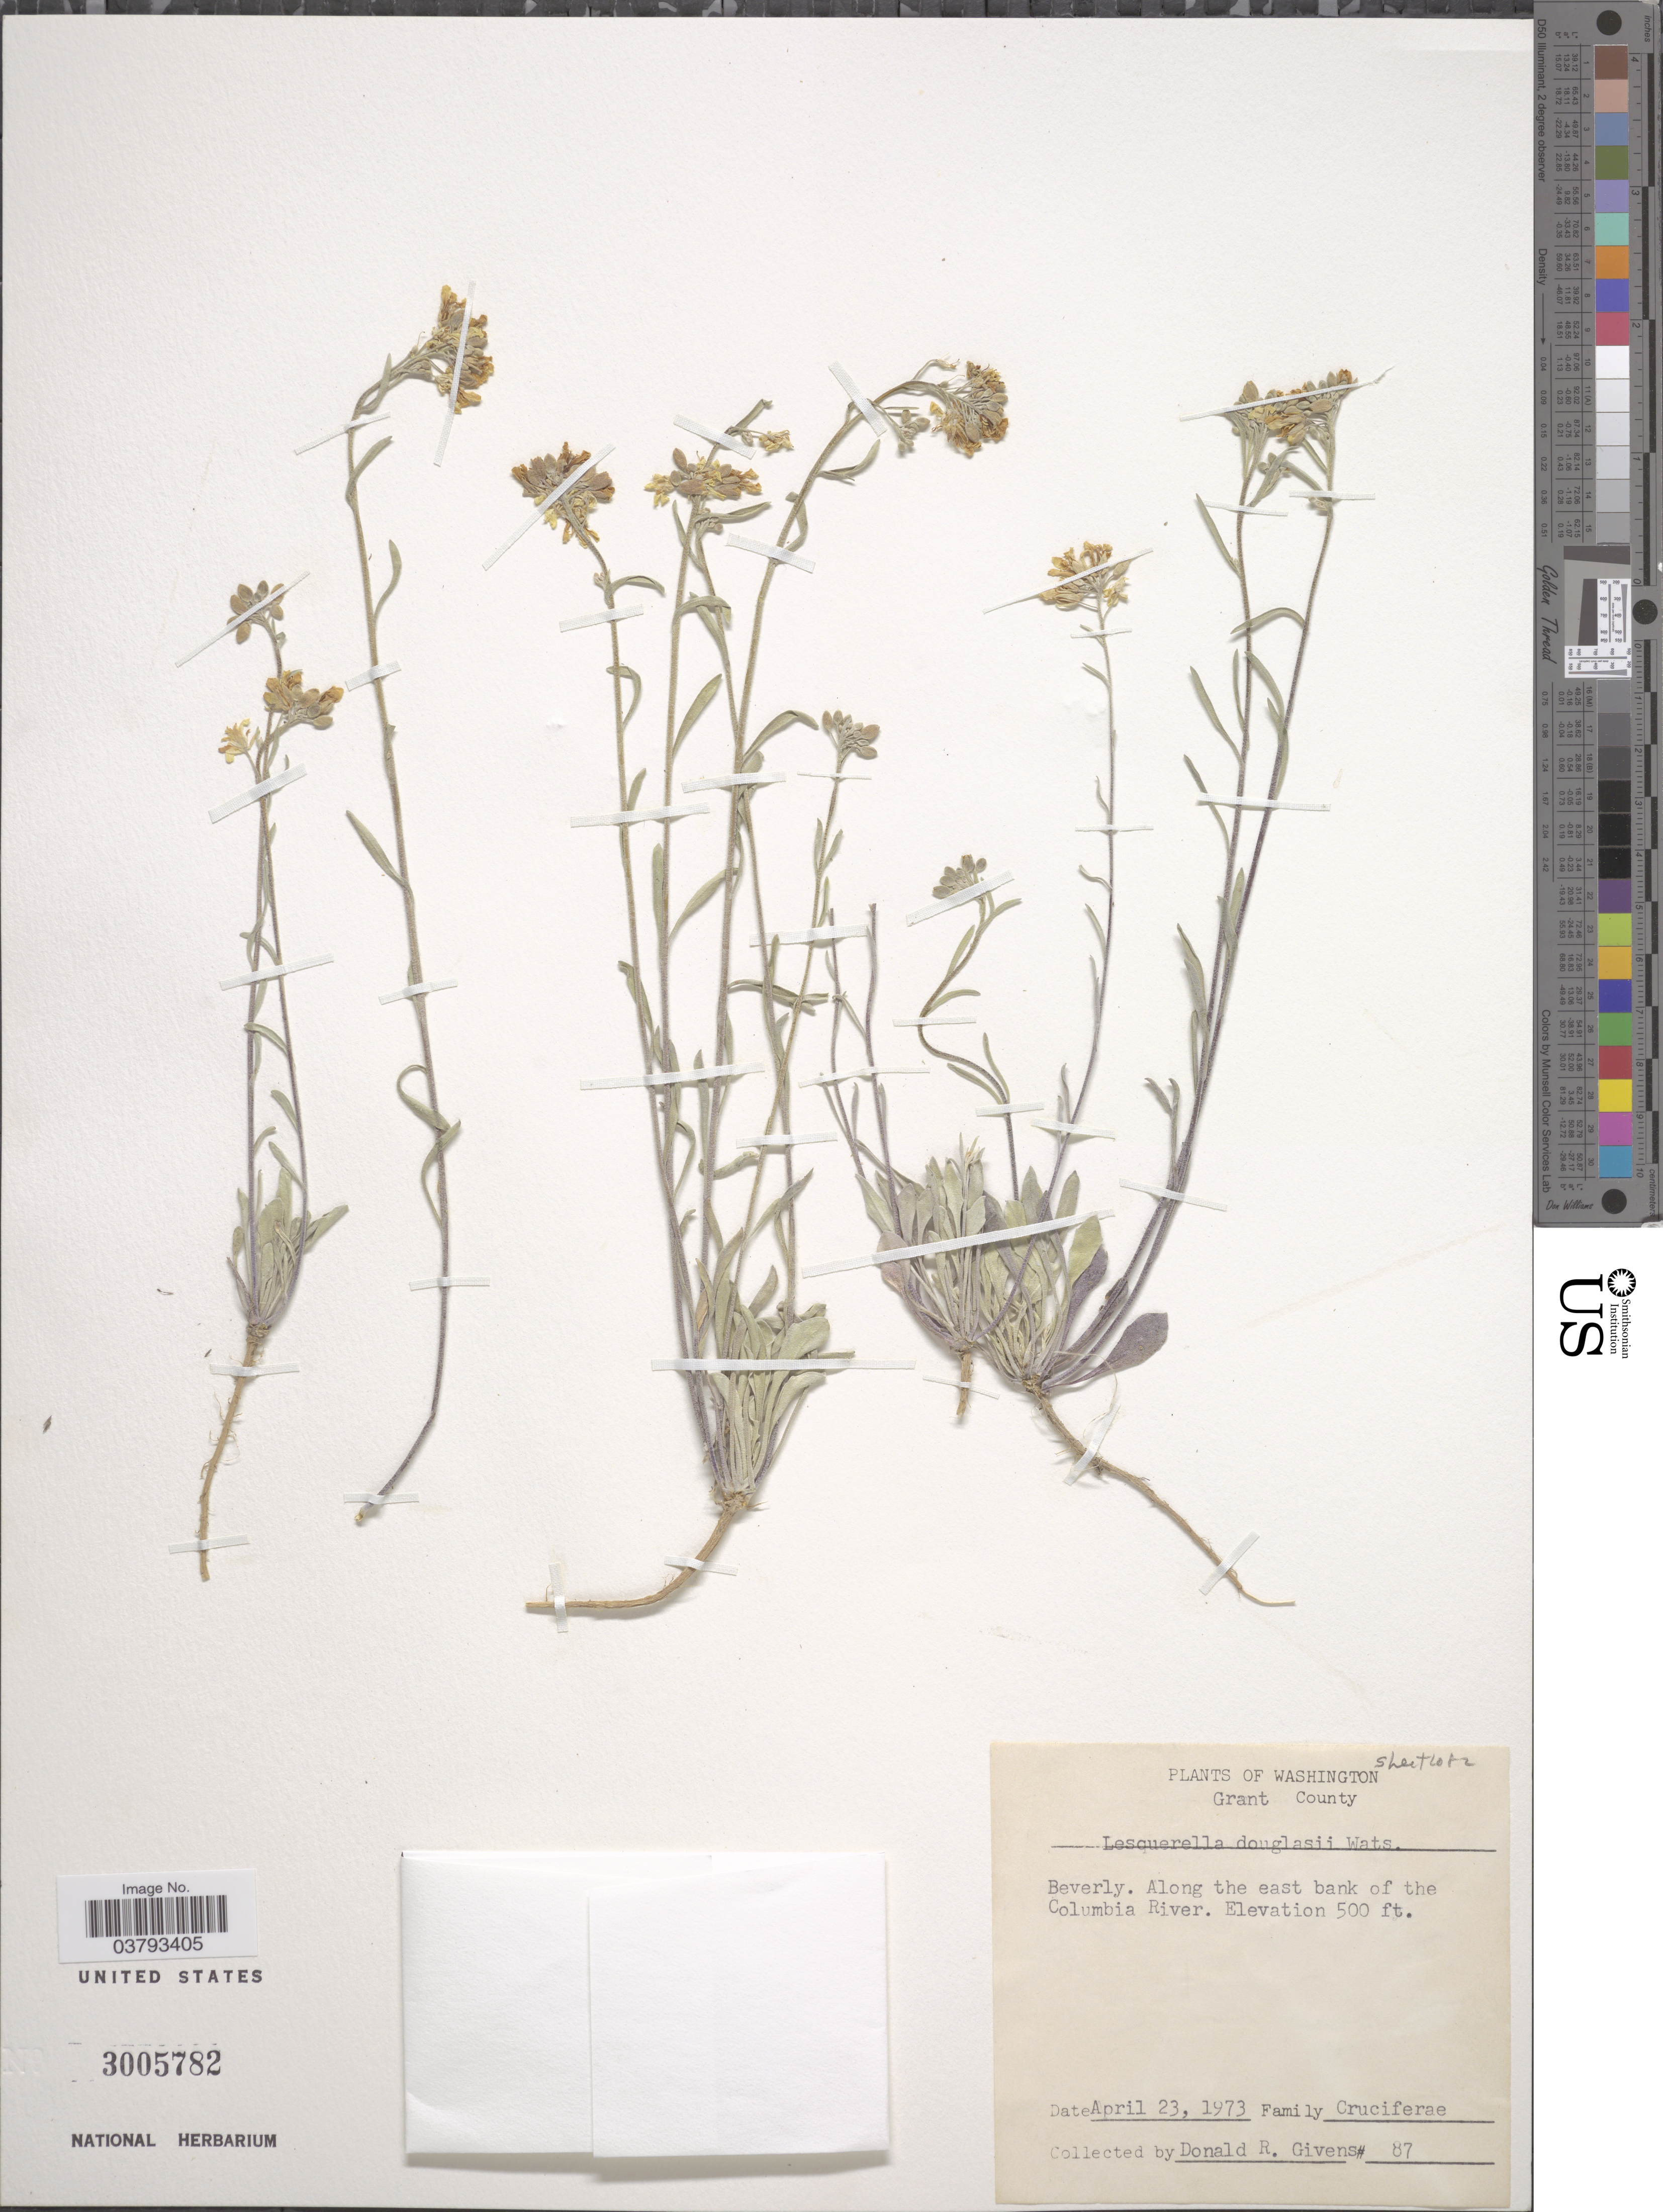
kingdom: Plantae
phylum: Tracheophyta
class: Magnoliopsida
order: Brassicales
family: Brassicaceae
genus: Lesquerella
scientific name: Lesquerella douglasii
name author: S. Watson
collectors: D. Givens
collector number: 87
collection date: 1973-04-23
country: United States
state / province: Washington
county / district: Grant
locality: Grant County. Beverly. Along the east bank of the Columbia River.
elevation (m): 152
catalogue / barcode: US 3005782